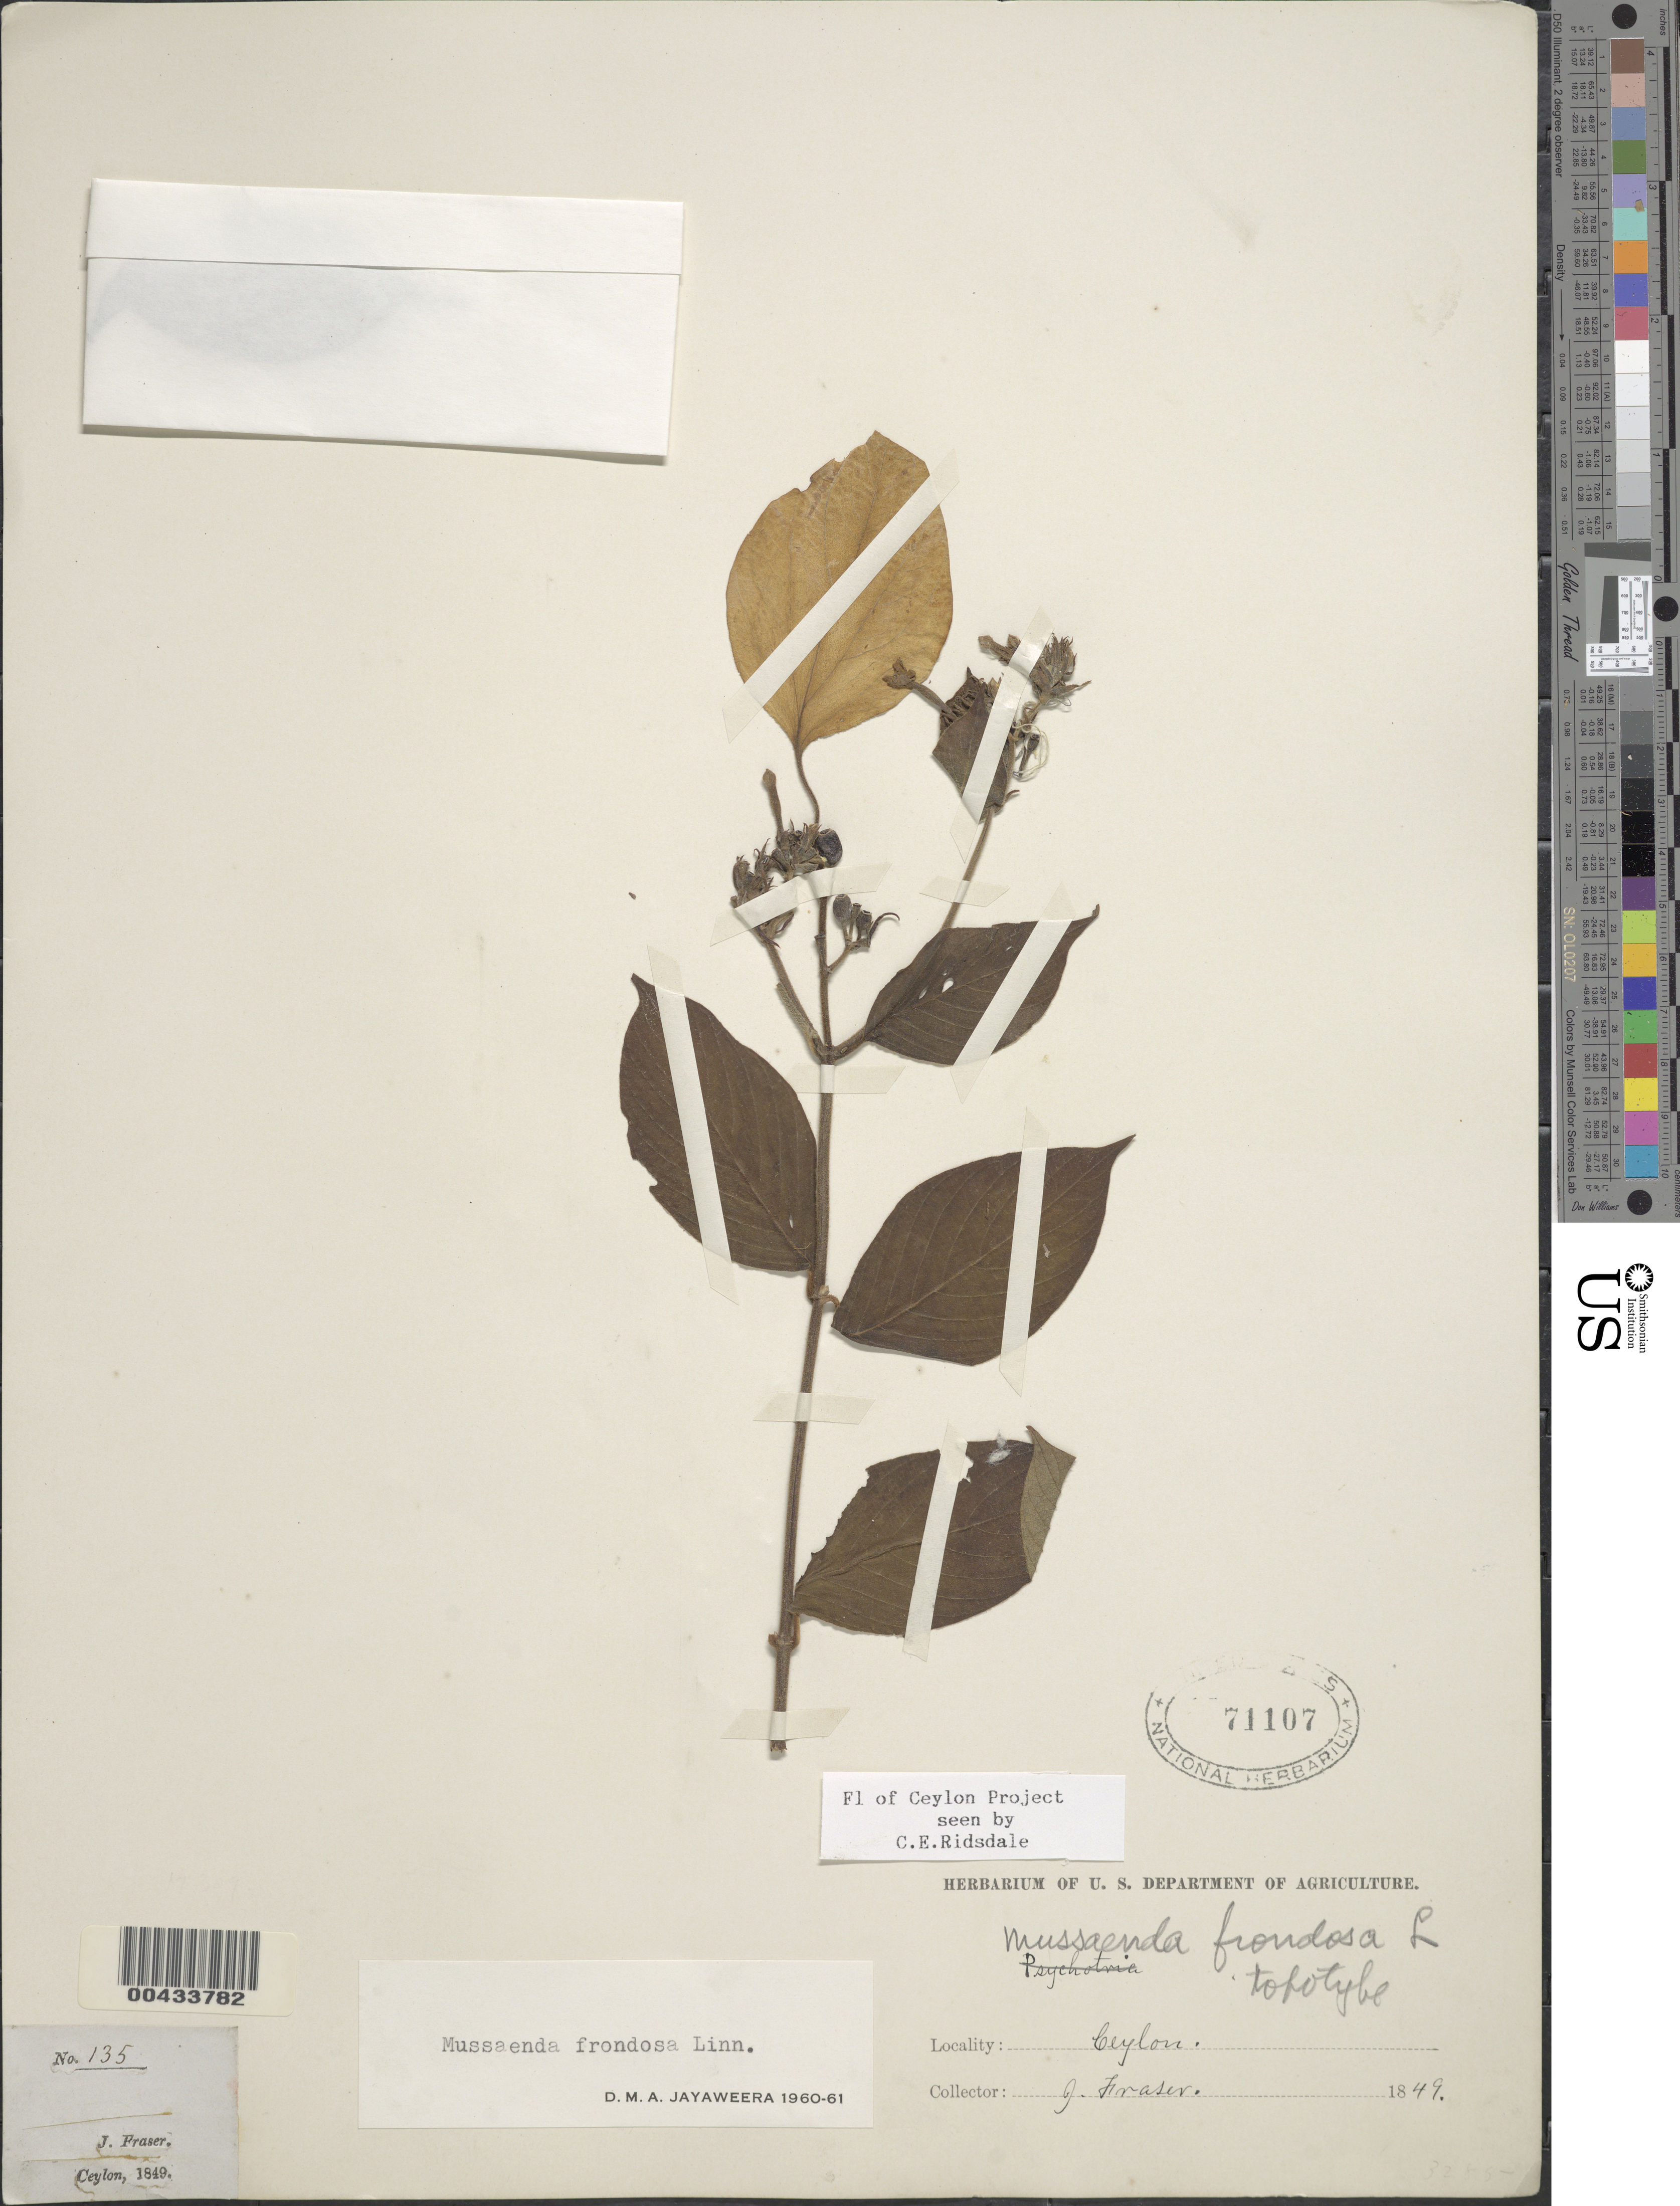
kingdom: Plantae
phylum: Tracheophyta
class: Magnoliopsida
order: Gentianales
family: Rubiaceae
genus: Mussaenda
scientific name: Mussaenda frondosa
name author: L.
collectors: J. Fraser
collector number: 135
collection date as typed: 1849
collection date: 1849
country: Sri Lanka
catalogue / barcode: US 71107